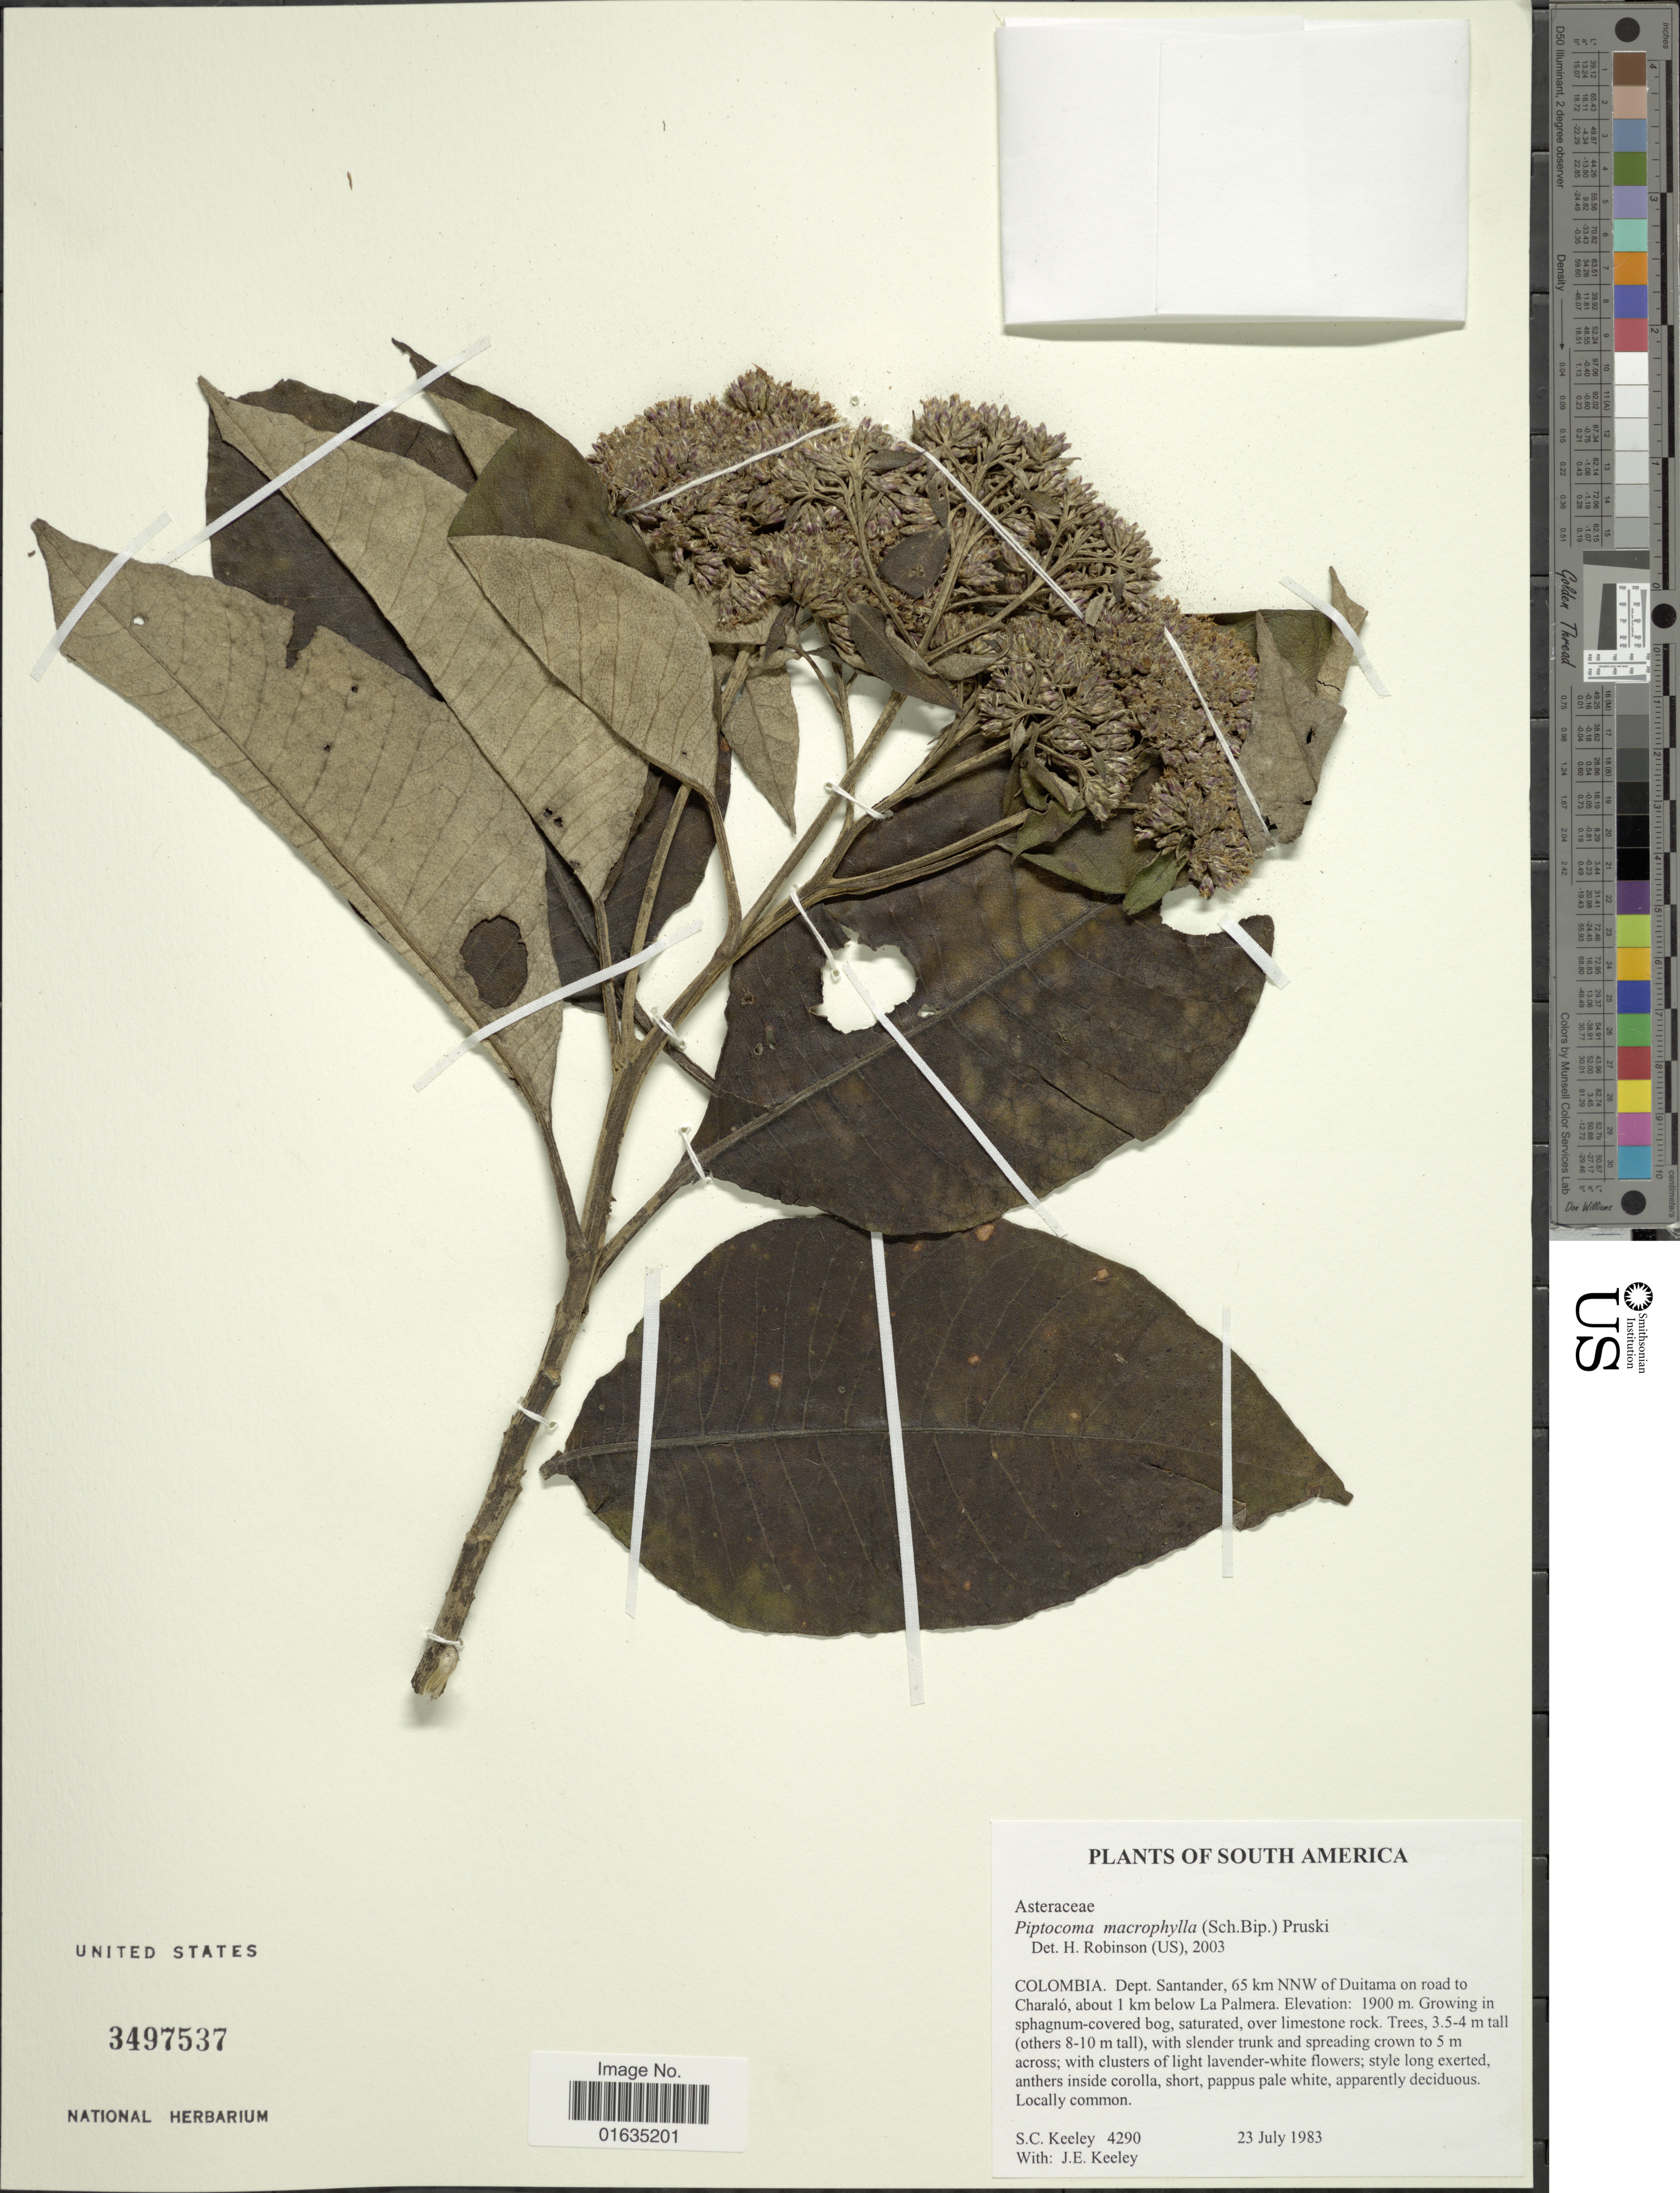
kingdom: Plantae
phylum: Tracheophyta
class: Magnoliopsida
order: Asterales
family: Asteraceae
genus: Piptocoma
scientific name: Piptocoma macrophylla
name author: (Sch. Bip.) Pruski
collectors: S. C. Keeley & J. E. Keeley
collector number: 4290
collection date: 1983-07-23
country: Colombia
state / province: Santander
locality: Dept. Santander, 65 km NNW of Duitama on road to Charalo, about 1 km below La Palmera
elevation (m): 1900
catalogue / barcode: US 3497537